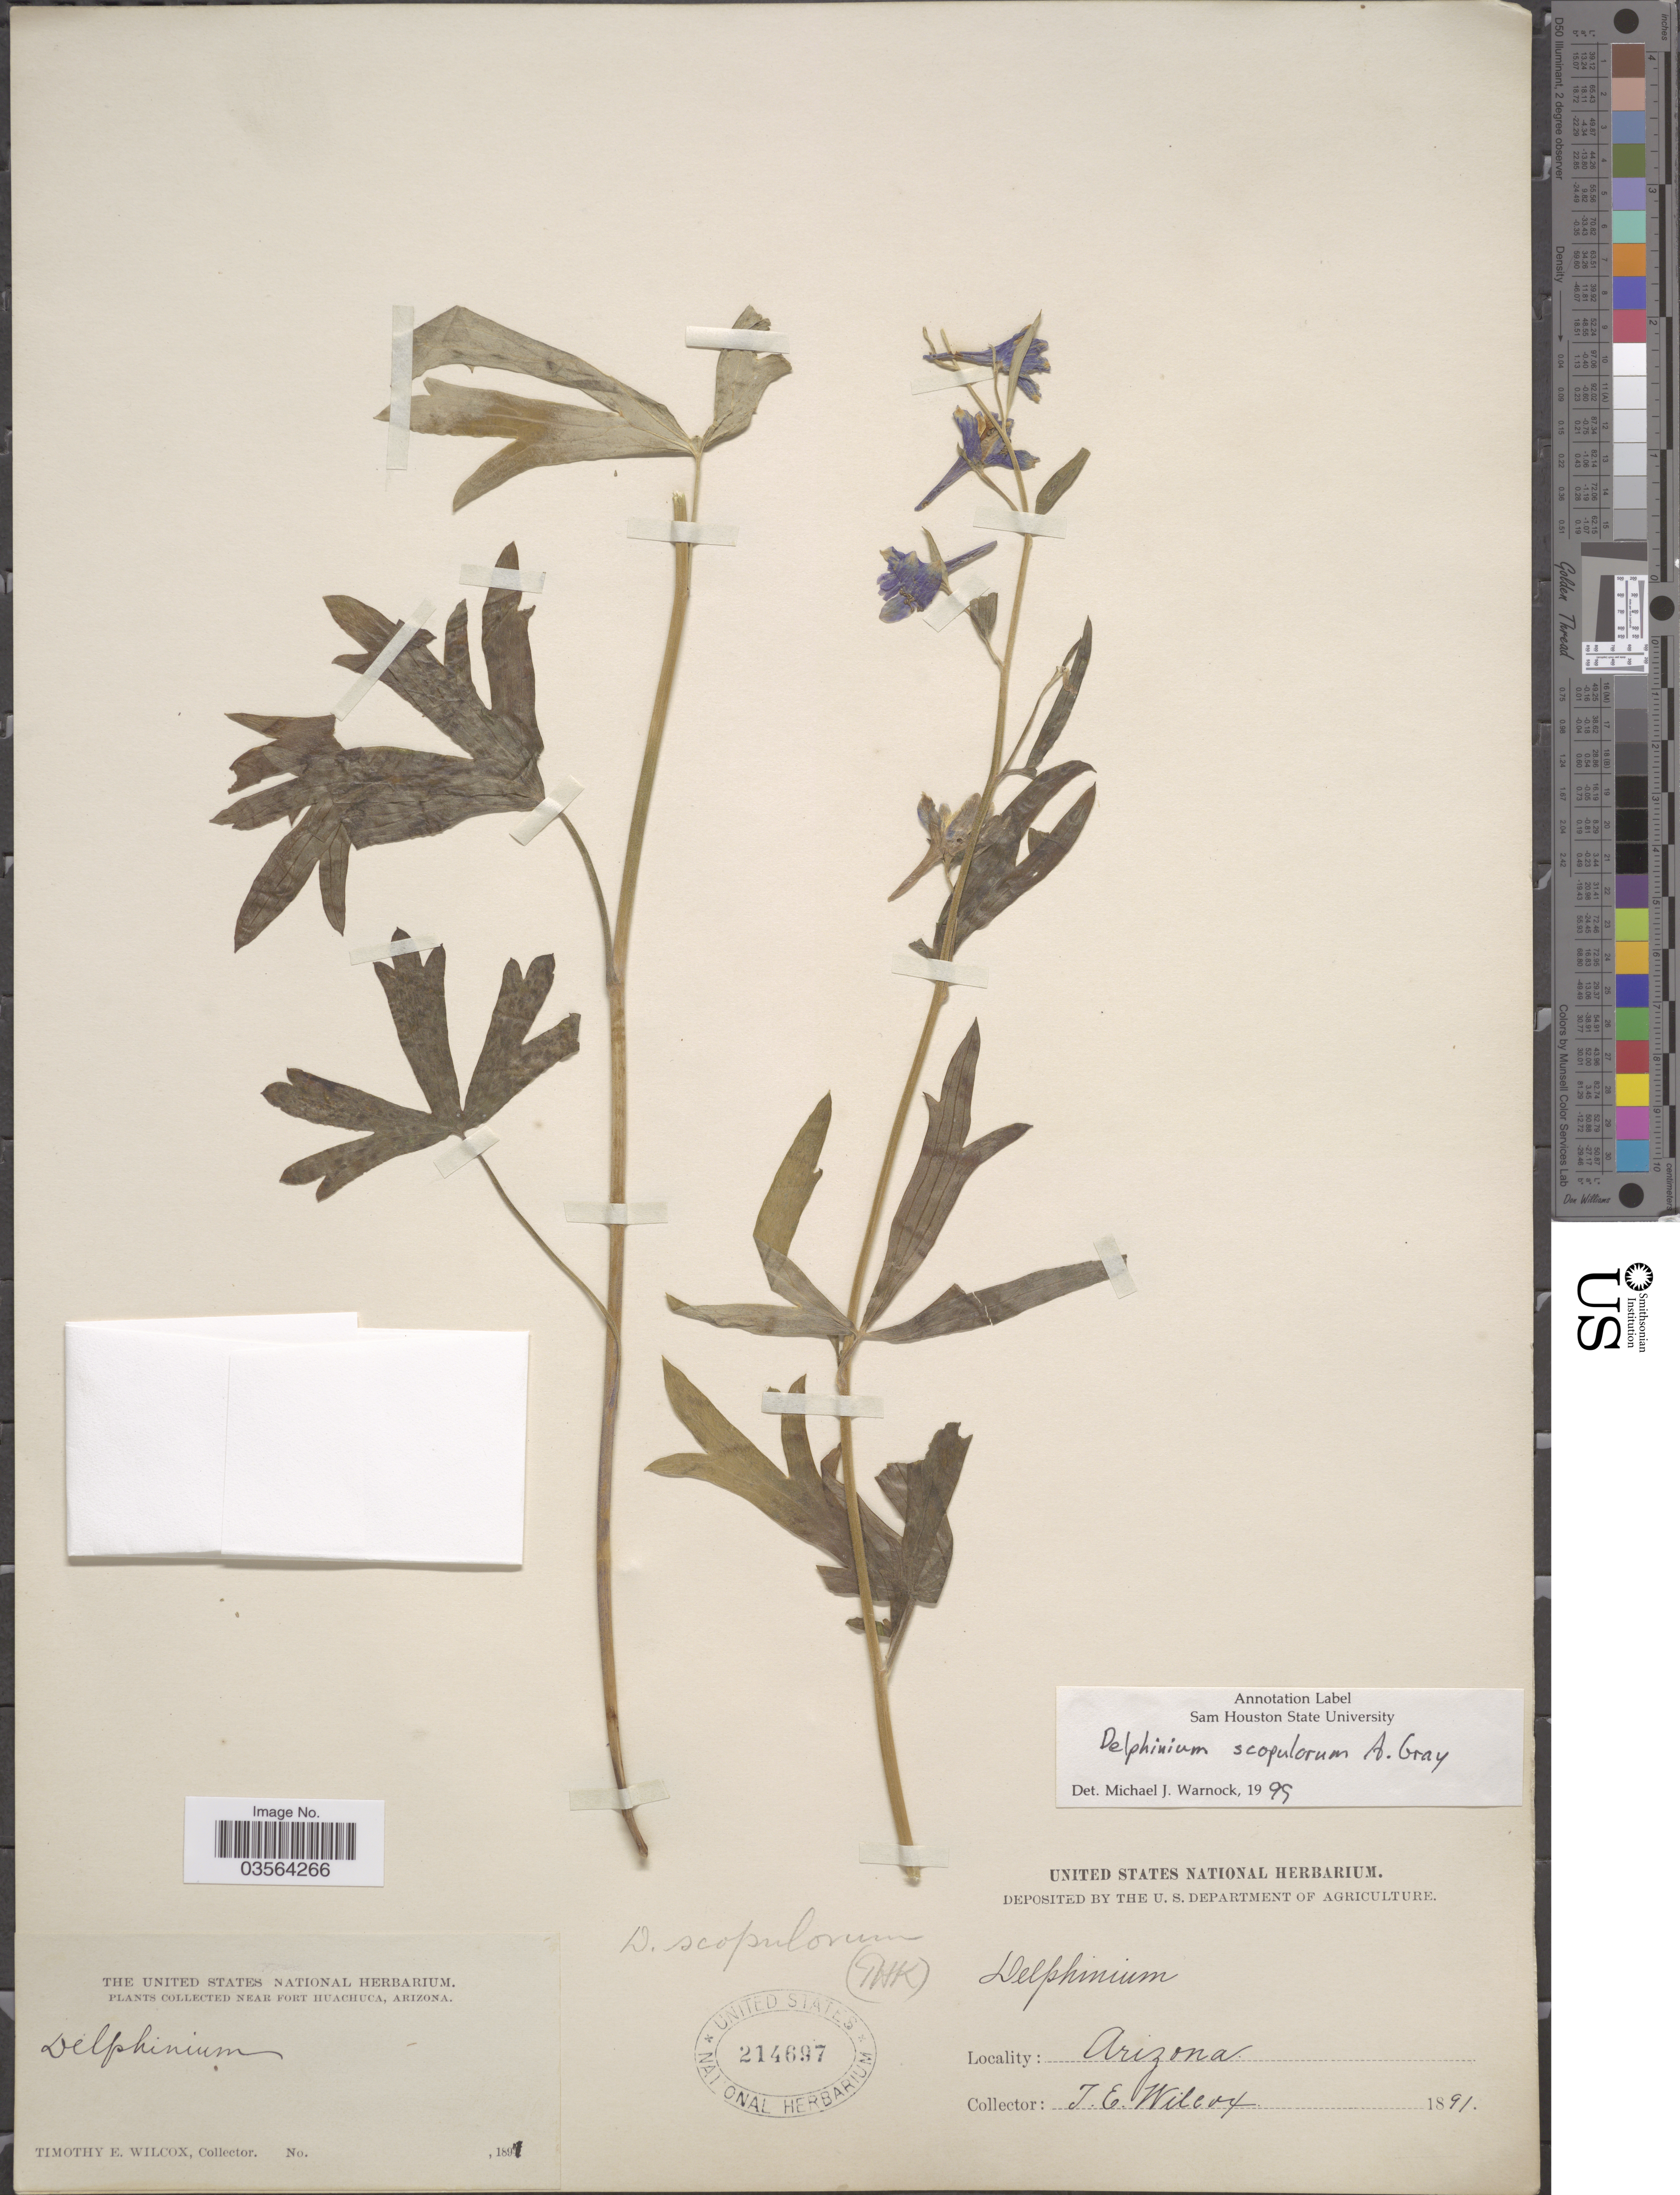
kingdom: Plantae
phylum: Tracheophyta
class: Magnoliopsida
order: Ranunculales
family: Ranunculaceae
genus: Delphinium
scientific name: Delphinium scopulorum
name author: A. Gray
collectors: T. E. Wilcox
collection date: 1891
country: United States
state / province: Arizona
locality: Near Fort Huachuca.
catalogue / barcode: US 214697